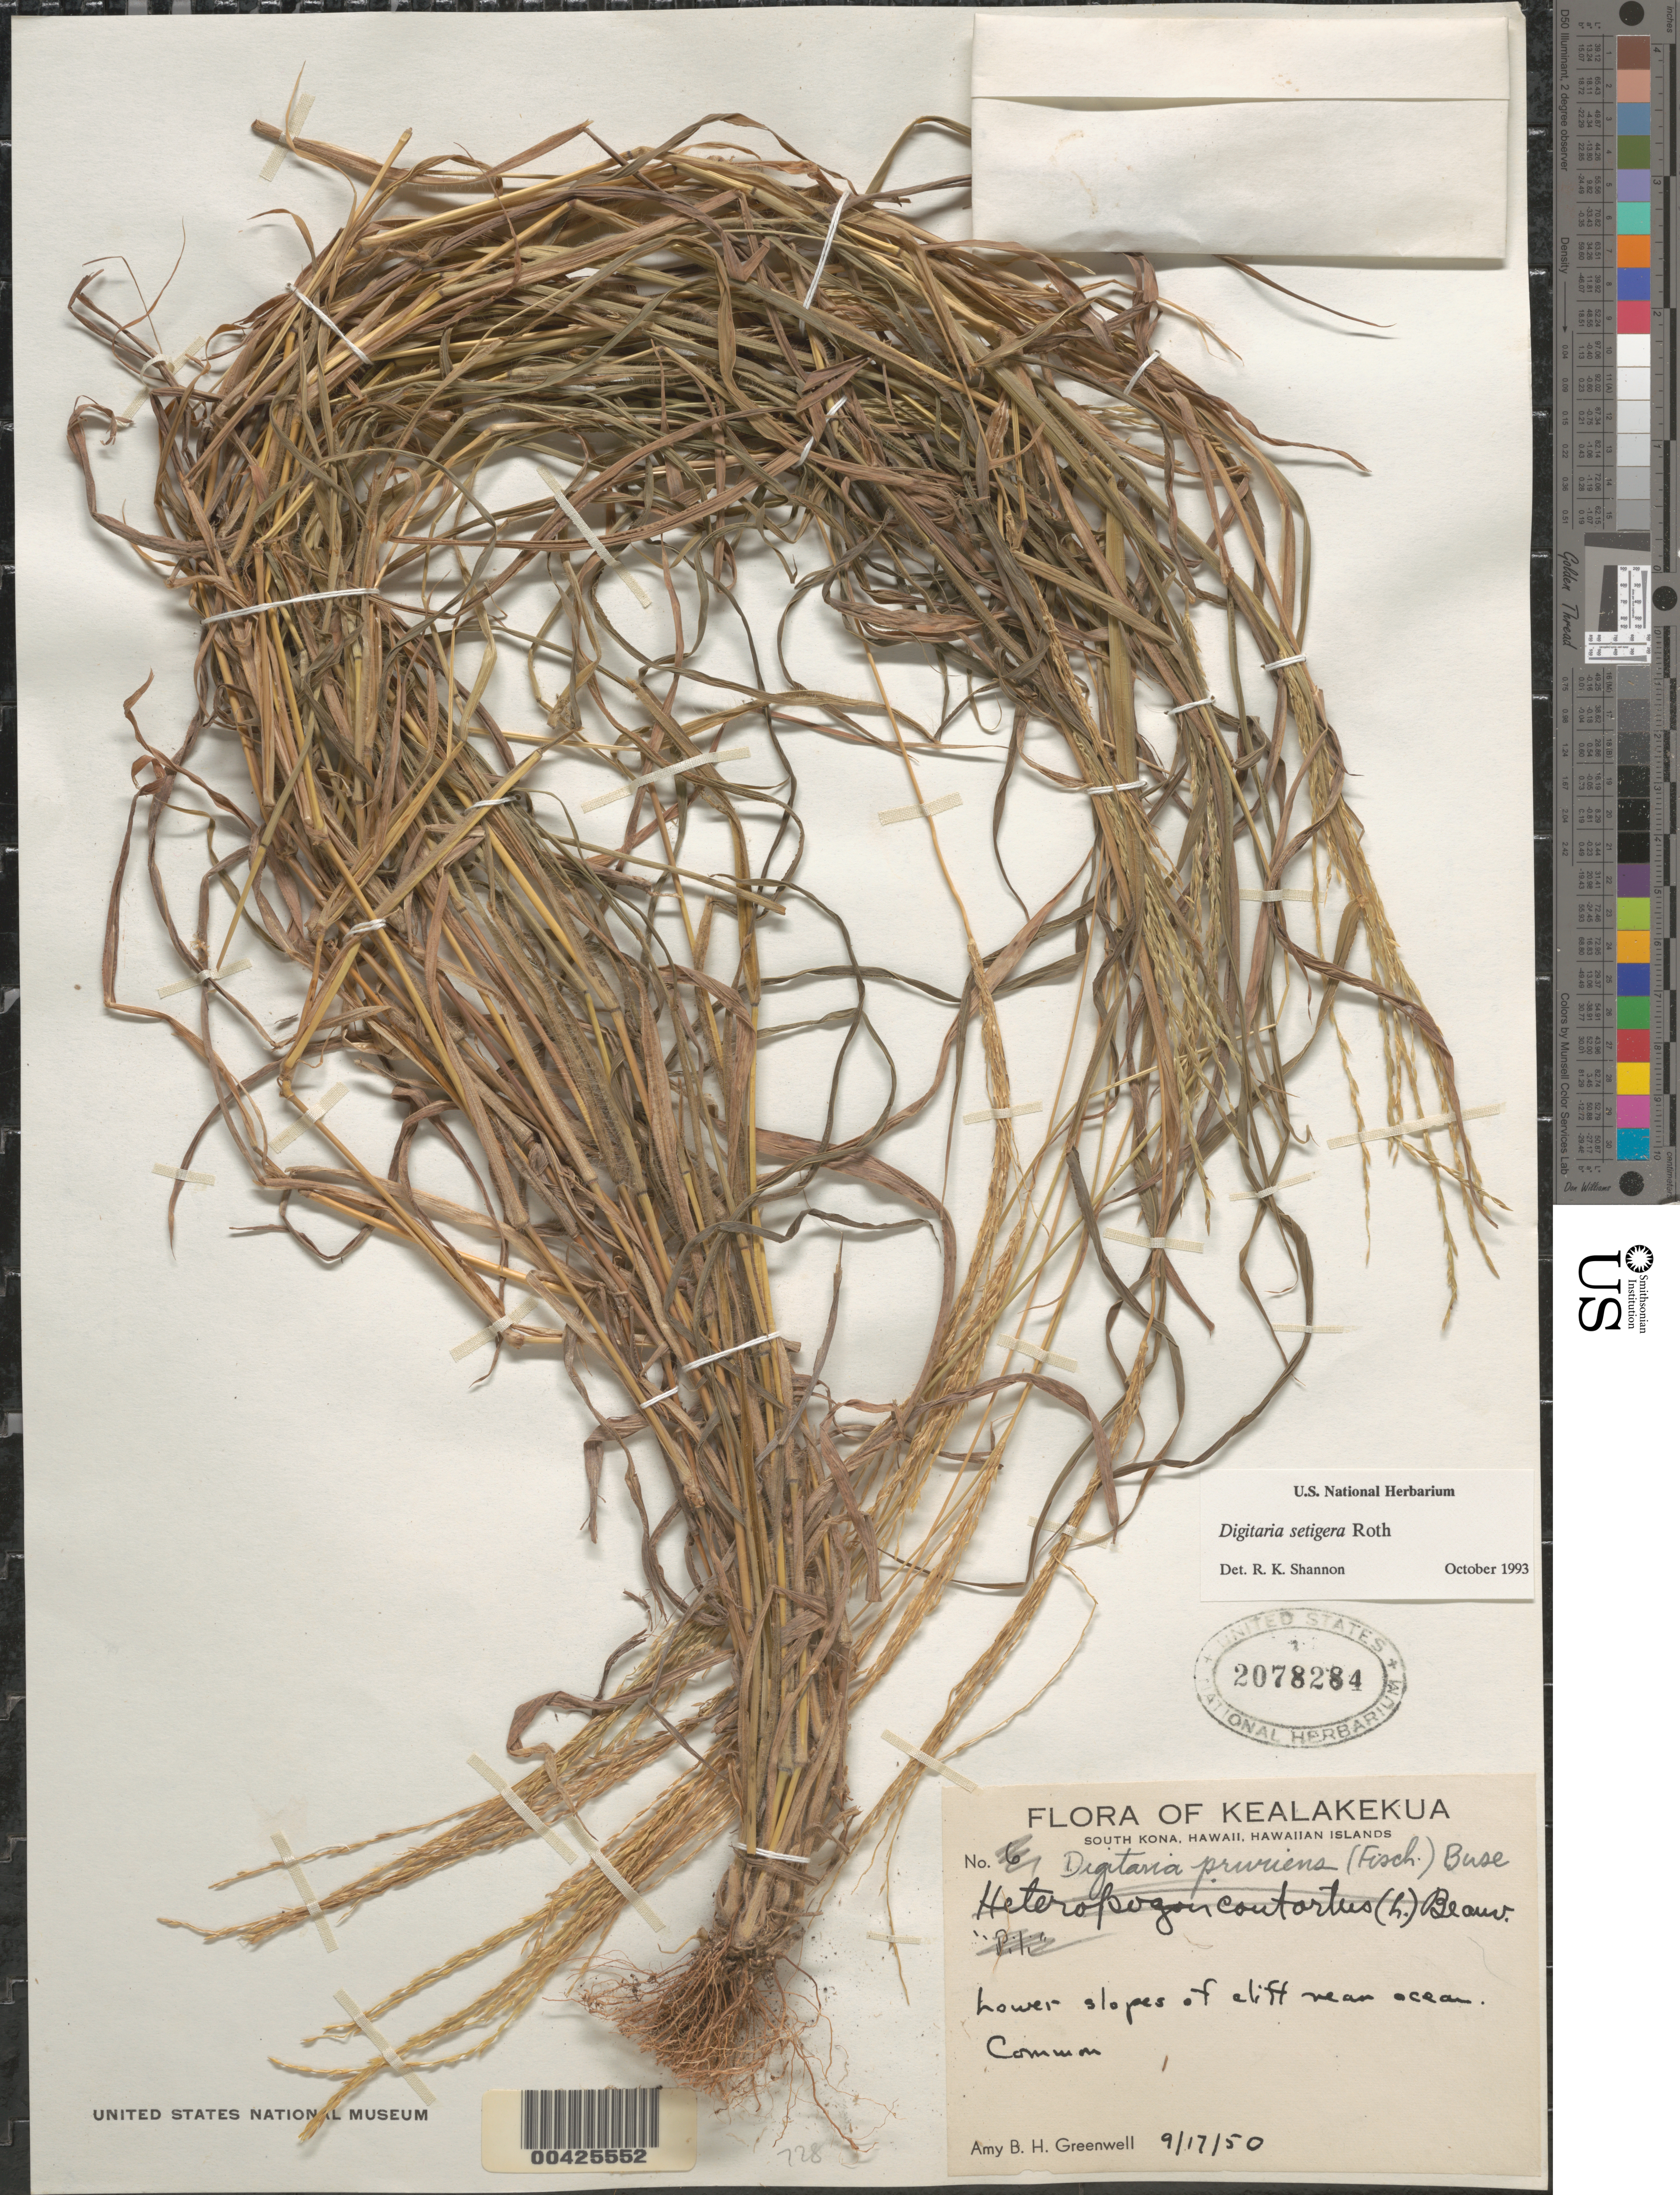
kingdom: Plantae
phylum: Tracheophyta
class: Liliopsida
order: Poales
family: Poaceae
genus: Digitaria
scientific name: Digitaria setigera var. setigera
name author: Roth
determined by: Faccenda, K.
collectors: A. B. Greenwell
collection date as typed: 17 Sep 1950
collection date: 1950-09-17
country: United States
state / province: Hawaii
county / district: Hawaii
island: Hawaii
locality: South Kona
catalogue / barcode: US 2078284